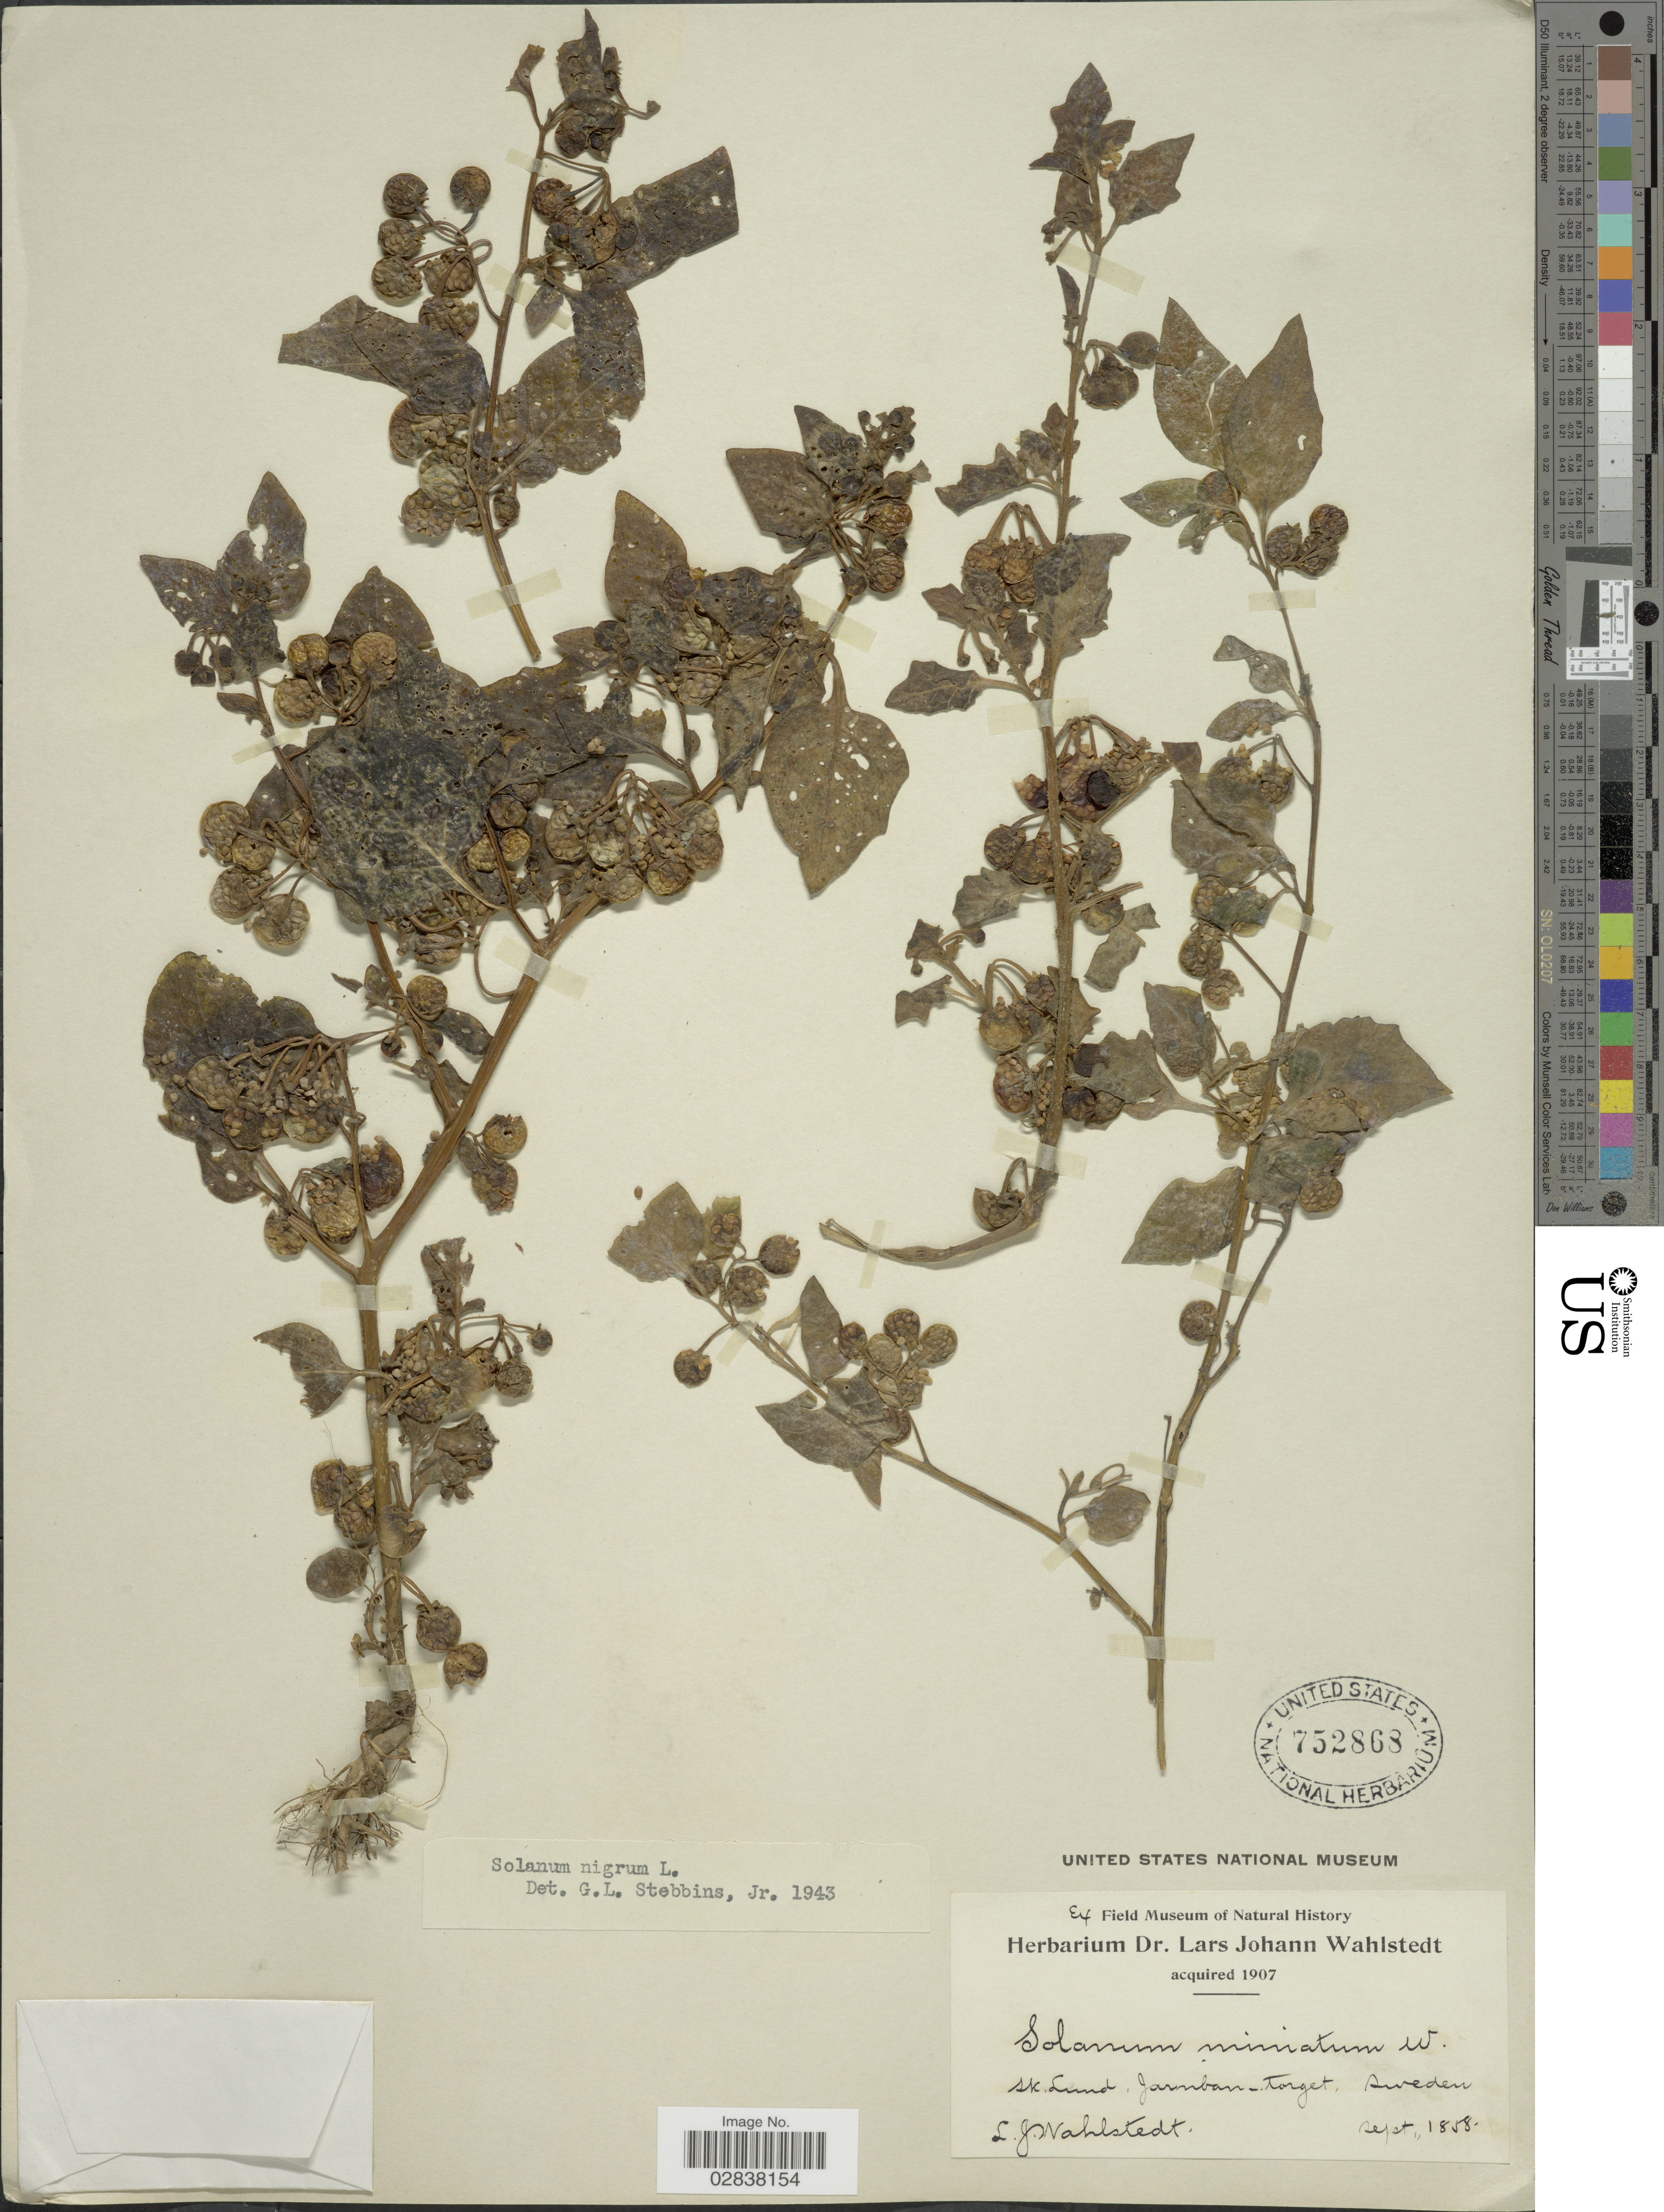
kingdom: Plantae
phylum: Tracheophyta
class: Magnoliopsida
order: Solanales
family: Solanaceae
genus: Solanum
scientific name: Solanum nigrum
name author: L.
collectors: L. J. Wahlstedt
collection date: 1858-09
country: Sweden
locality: Sk. Lund, Jarmban-Target.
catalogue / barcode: US 752868